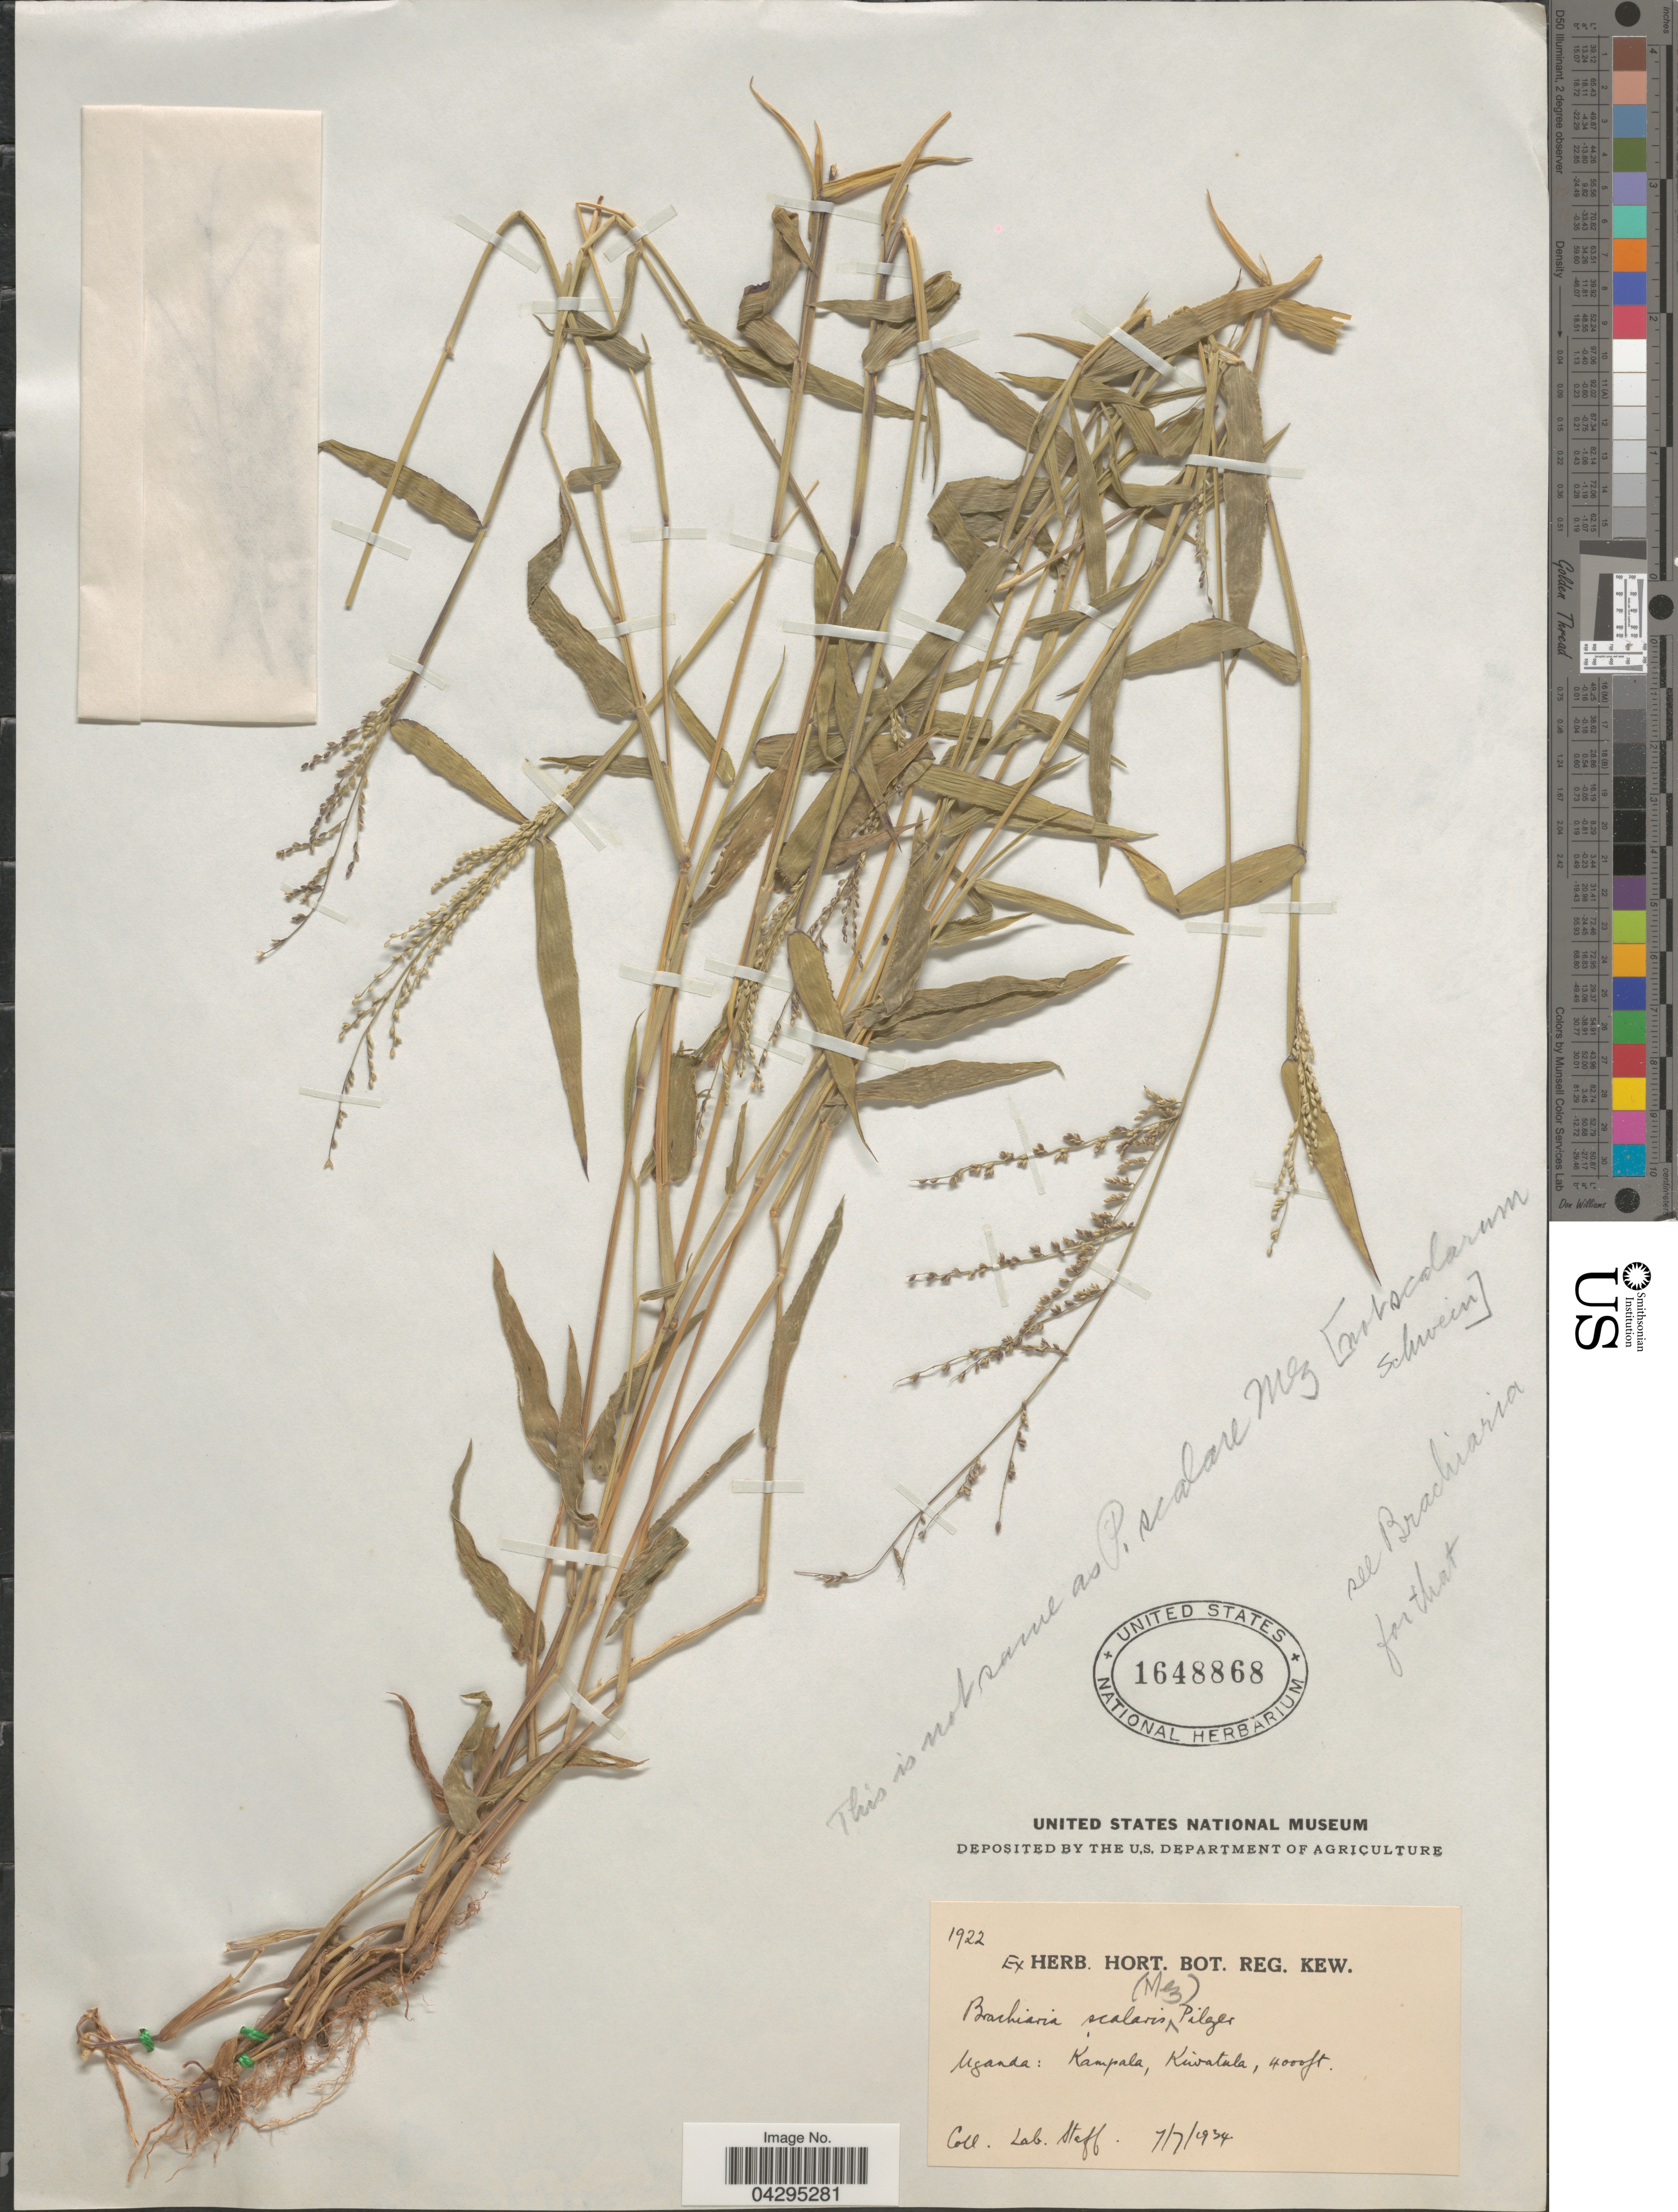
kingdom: Plantae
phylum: Tracheophyta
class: Liliopsida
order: Poales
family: Poaceae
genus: Urochloa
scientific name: Urochloa sp.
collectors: Lab. Staff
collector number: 1922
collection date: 1934-07-07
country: Uganda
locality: Kampala, Kiwatula.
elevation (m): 1219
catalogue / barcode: US 1648868